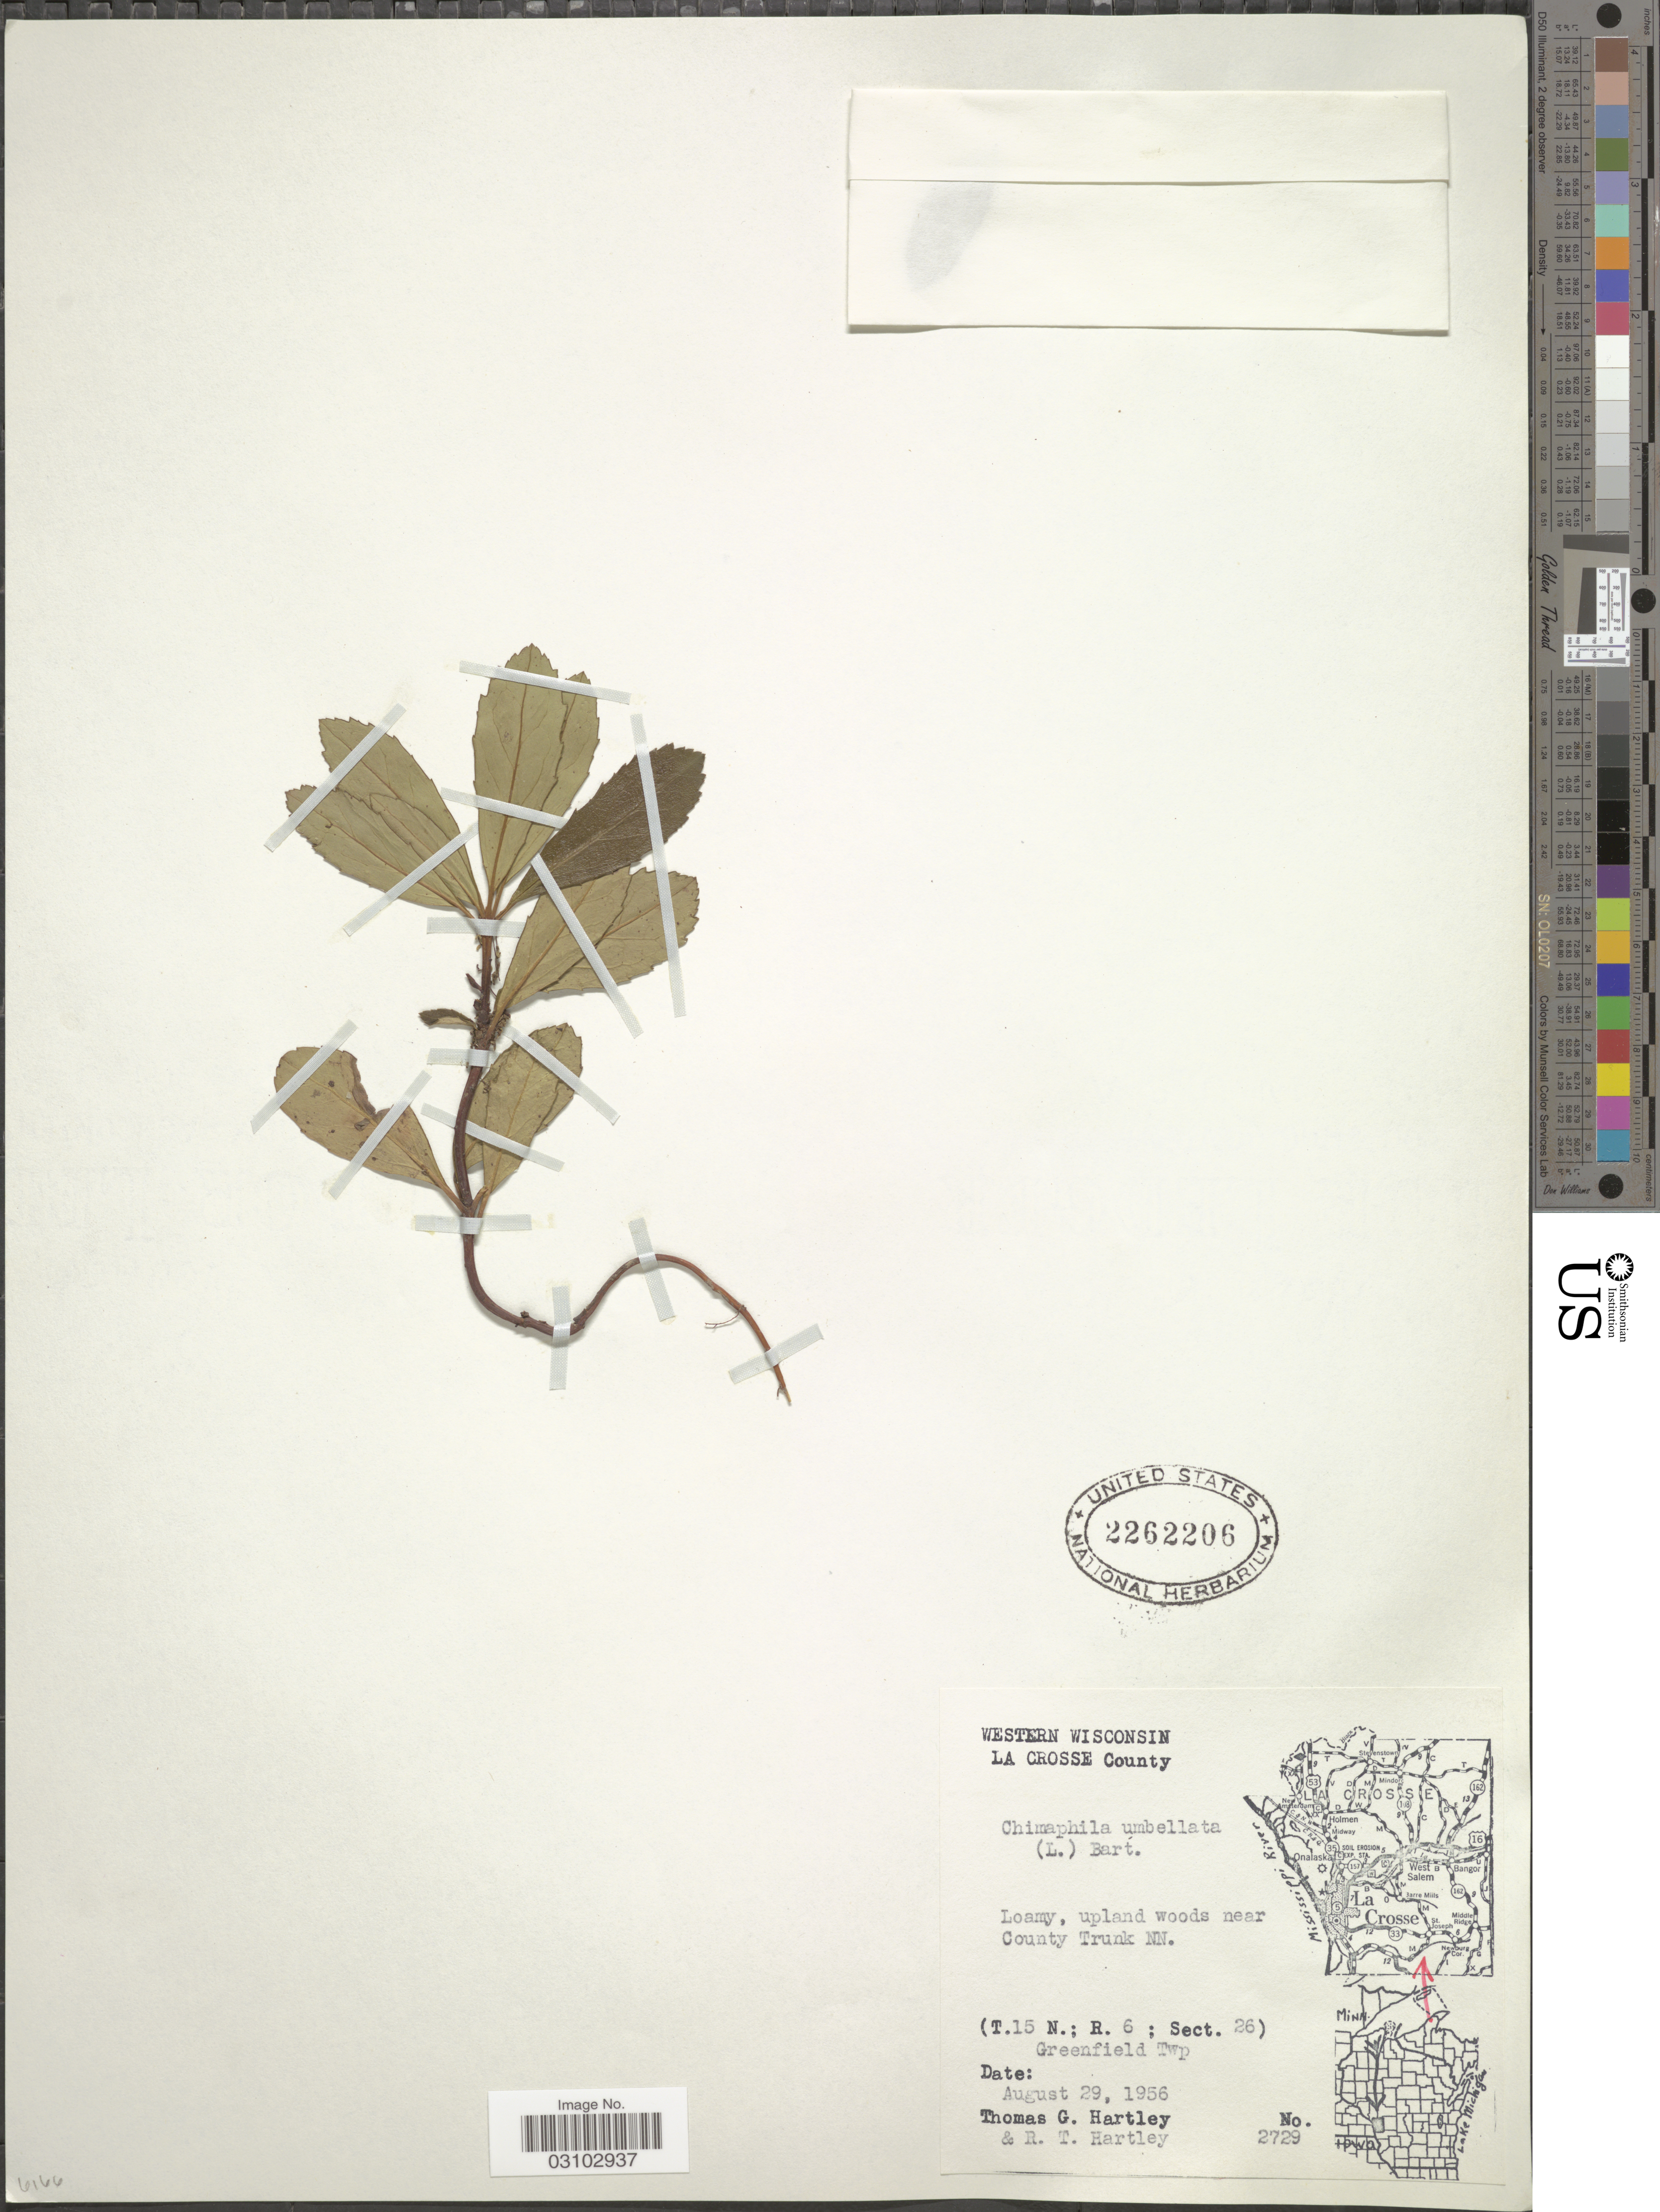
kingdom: Plantae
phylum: Tracheophyta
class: Magnoliopsida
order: Ericales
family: Ericaceae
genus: Chimaphila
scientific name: Chimaphila umbellata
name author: (L.) W.P.C. Barton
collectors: T. Hartley & R. T. Hartley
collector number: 2729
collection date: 1956-08-29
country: United States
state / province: Wisconsin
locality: La Crosse County. Loamy, upland woods near County Trunk NN. (T.15 N.; R. 6 ; Sect. 26) Greenfield Twp.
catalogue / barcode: US 2262206